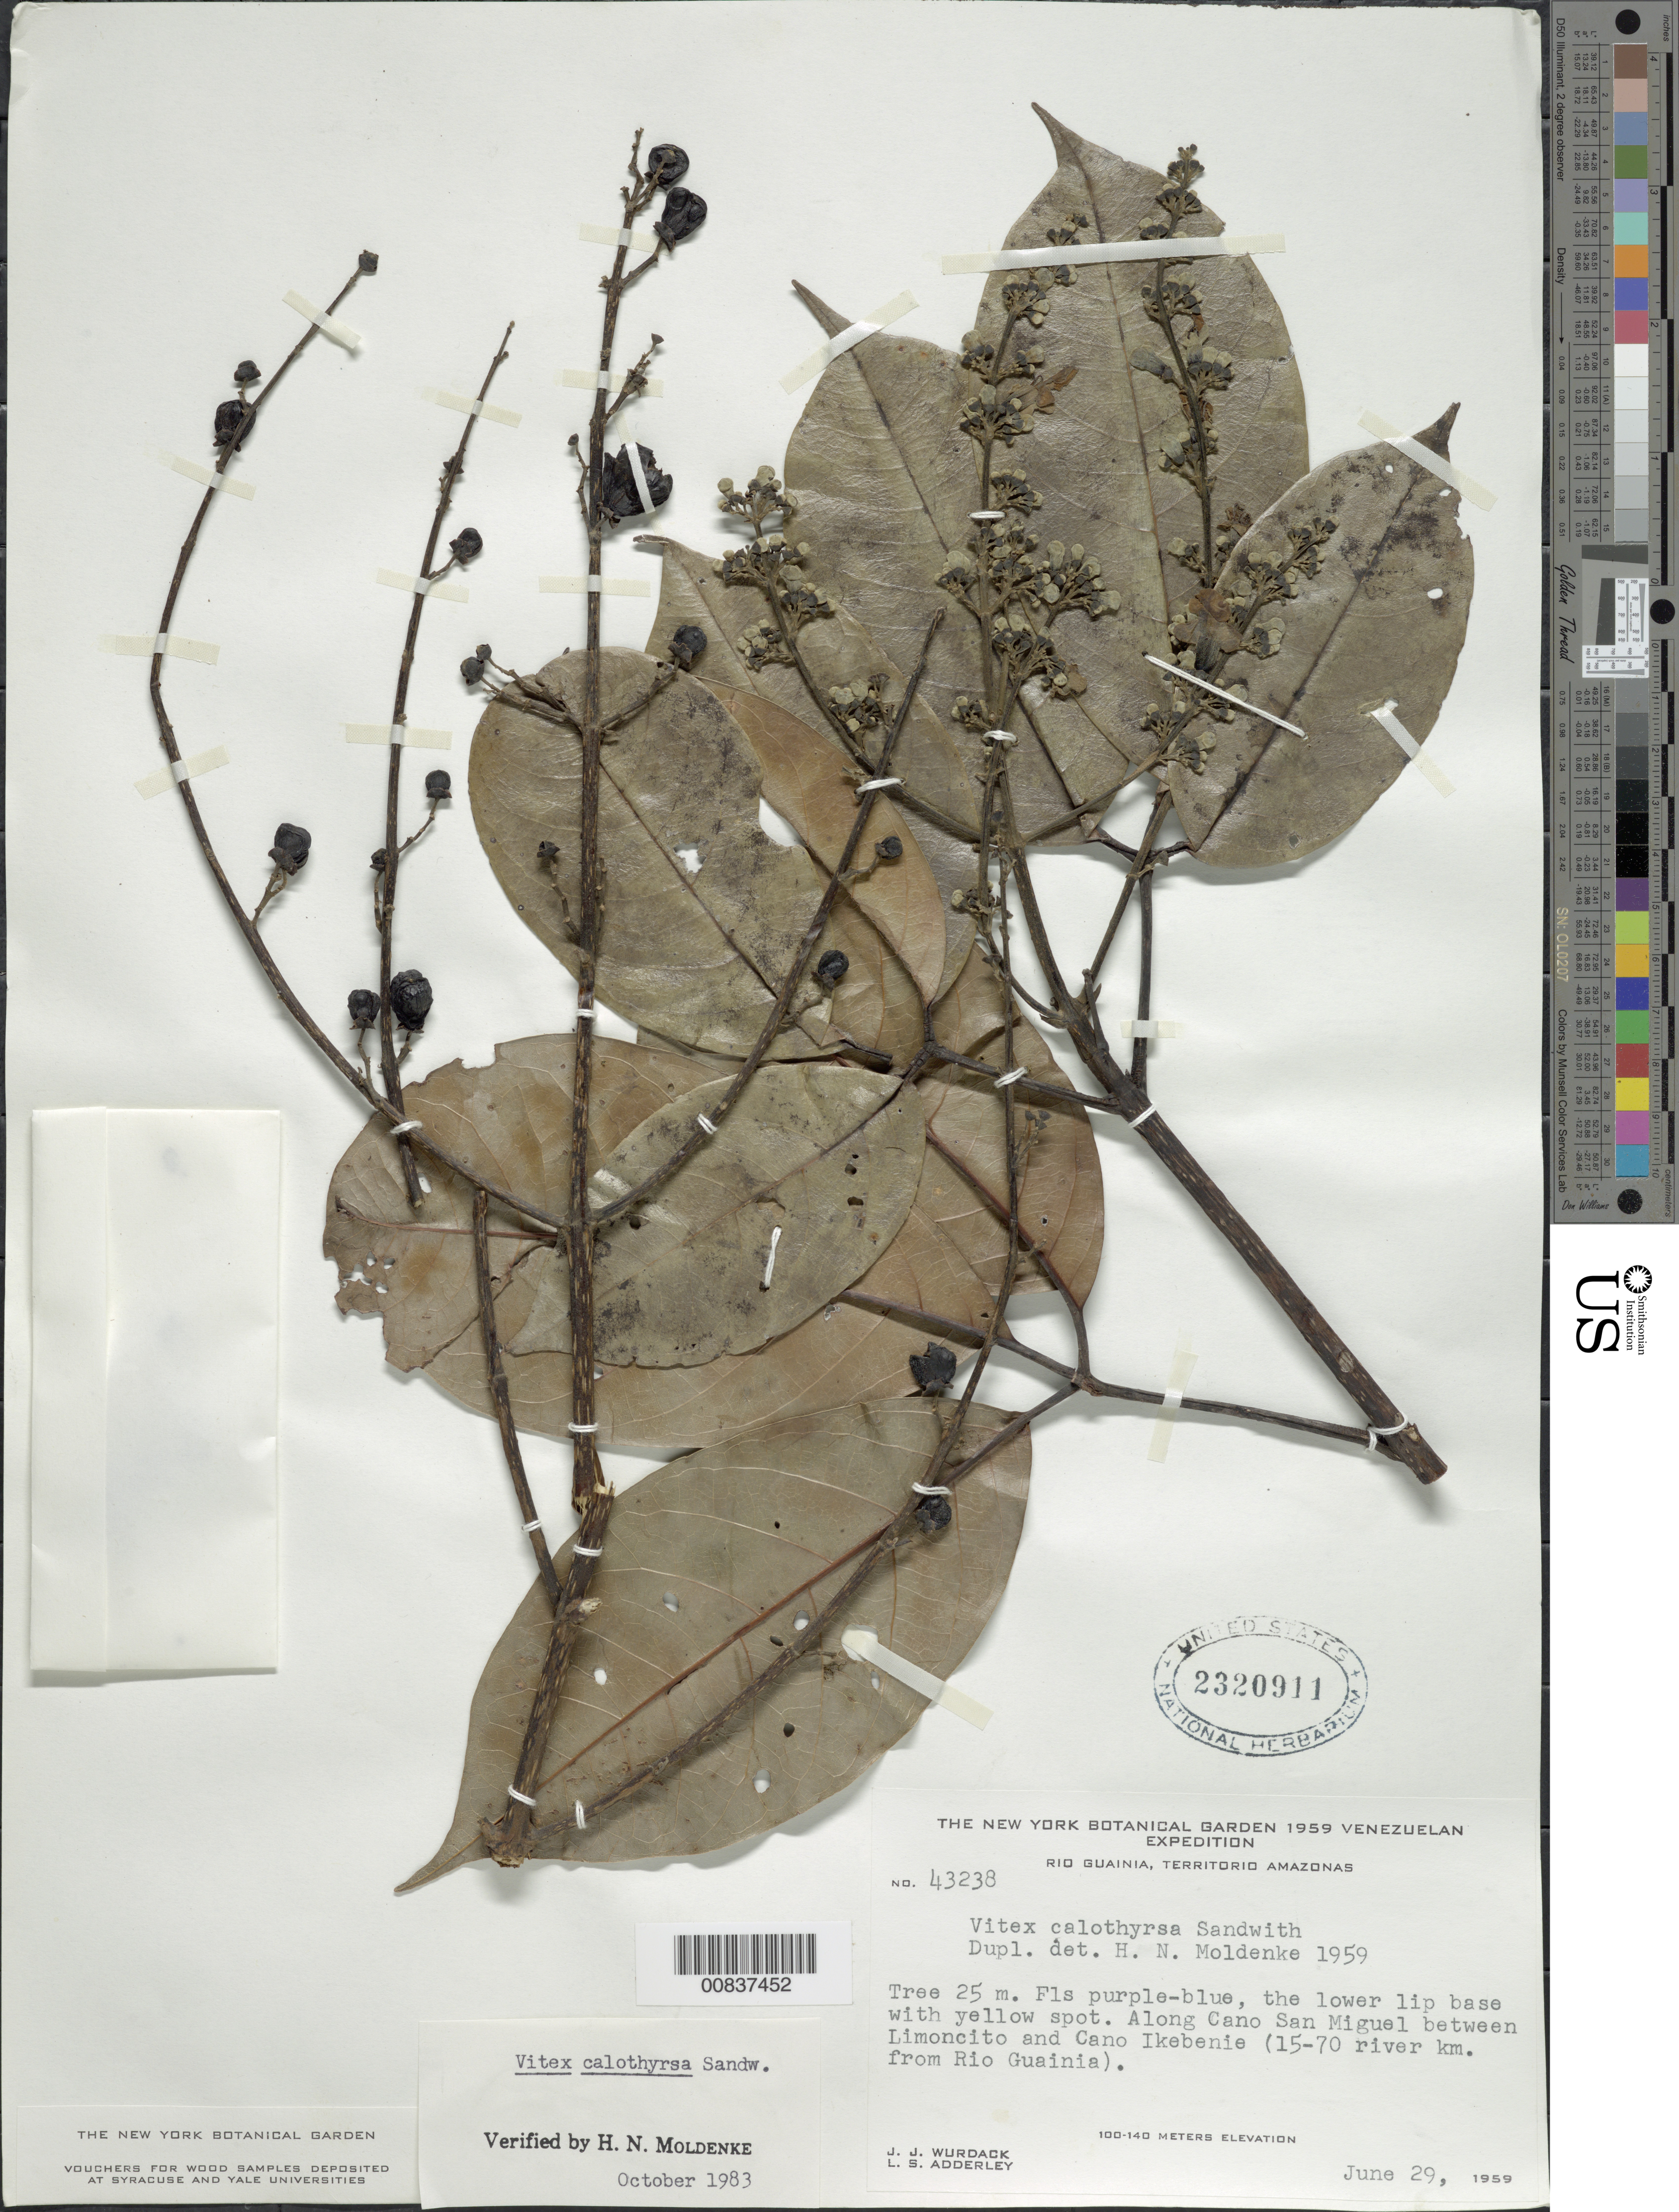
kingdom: Plantae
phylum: Tracheophyta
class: Magnoliopsida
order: Lamiales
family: Lamiaceae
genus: Vitex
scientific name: Vitex calothyrsa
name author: Sandwith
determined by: Moldenke, H. N.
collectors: J. J. Wurdack & L. S. Adderley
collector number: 43238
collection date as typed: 29-Jun-59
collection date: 1959-06-29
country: Venezuela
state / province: Amazonas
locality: Río Guainía, Caño San Miguel, betw. Limoncito & Caño Ikebenie, 15-70 river km from mouth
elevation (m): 100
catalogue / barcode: US 2320911